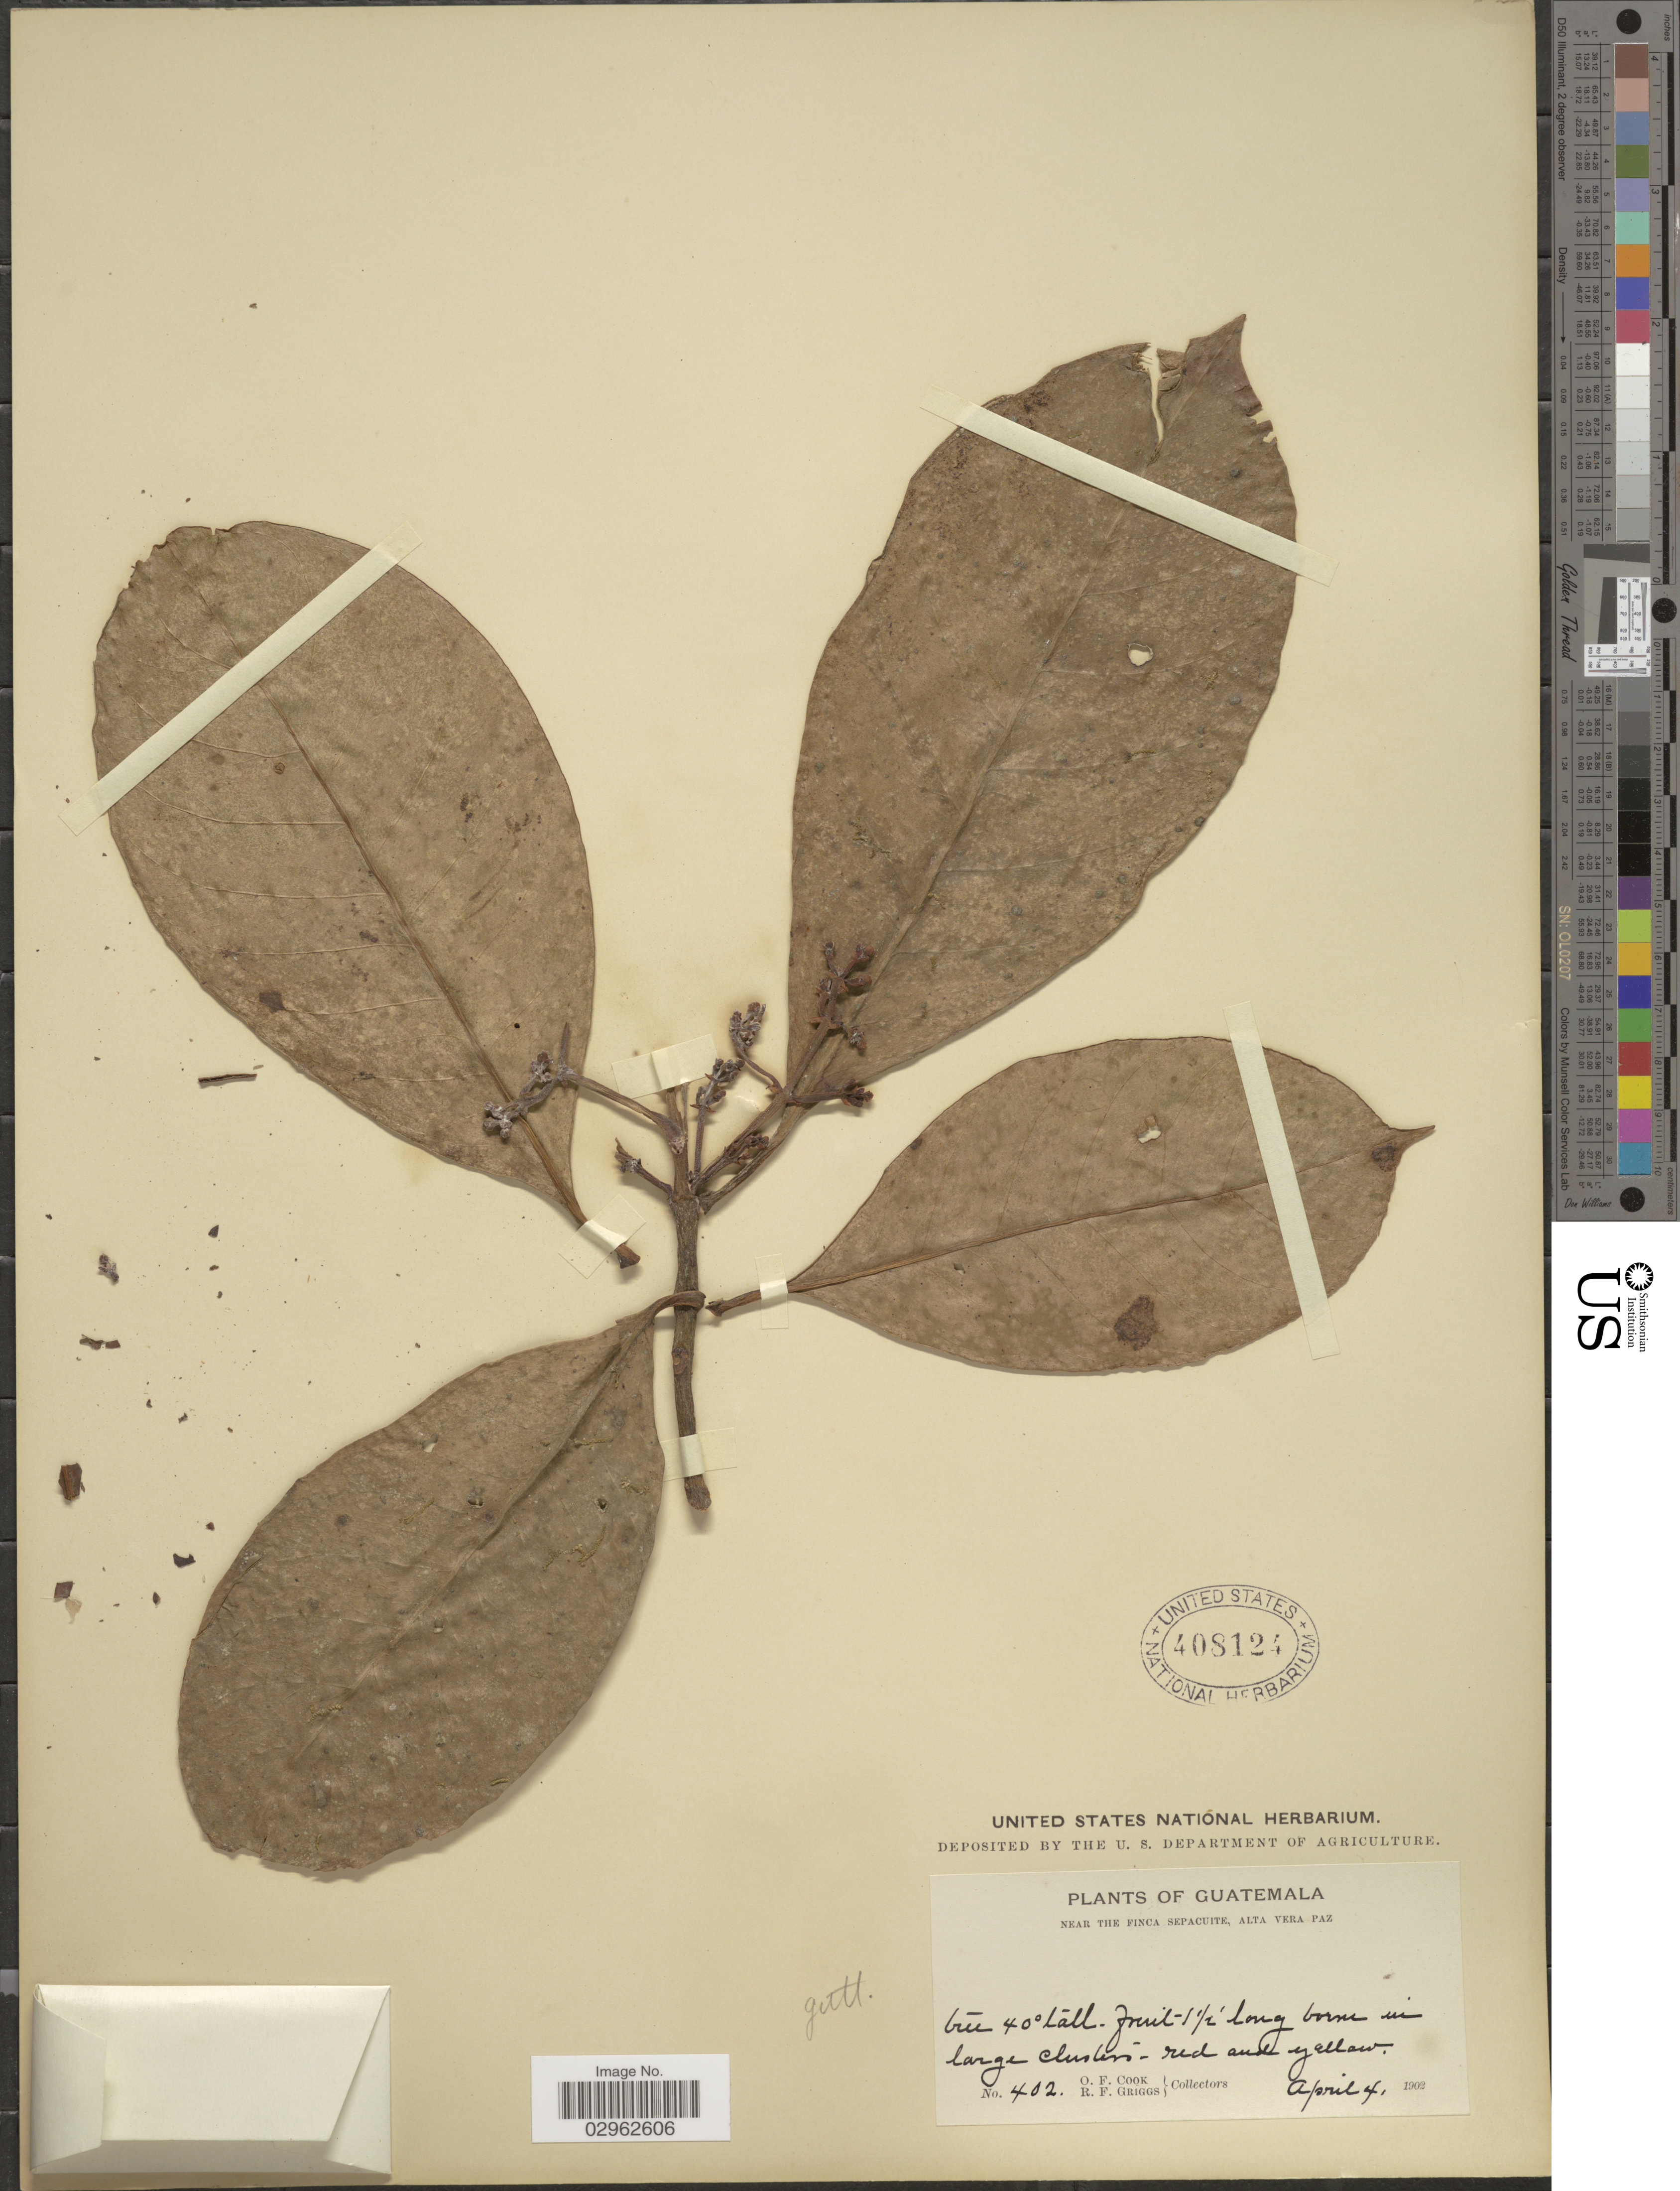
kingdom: Plantae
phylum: Tracheophyta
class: Magnoliopsida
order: Malpighiales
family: Clusiaceae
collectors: O. F. Cook & R. F. Griggs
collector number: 402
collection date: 1902-04-04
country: Guatemala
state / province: Alta Verapaz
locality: Near The Finca Sepacuite, Alta Vera Paz.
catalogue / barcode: US 408124